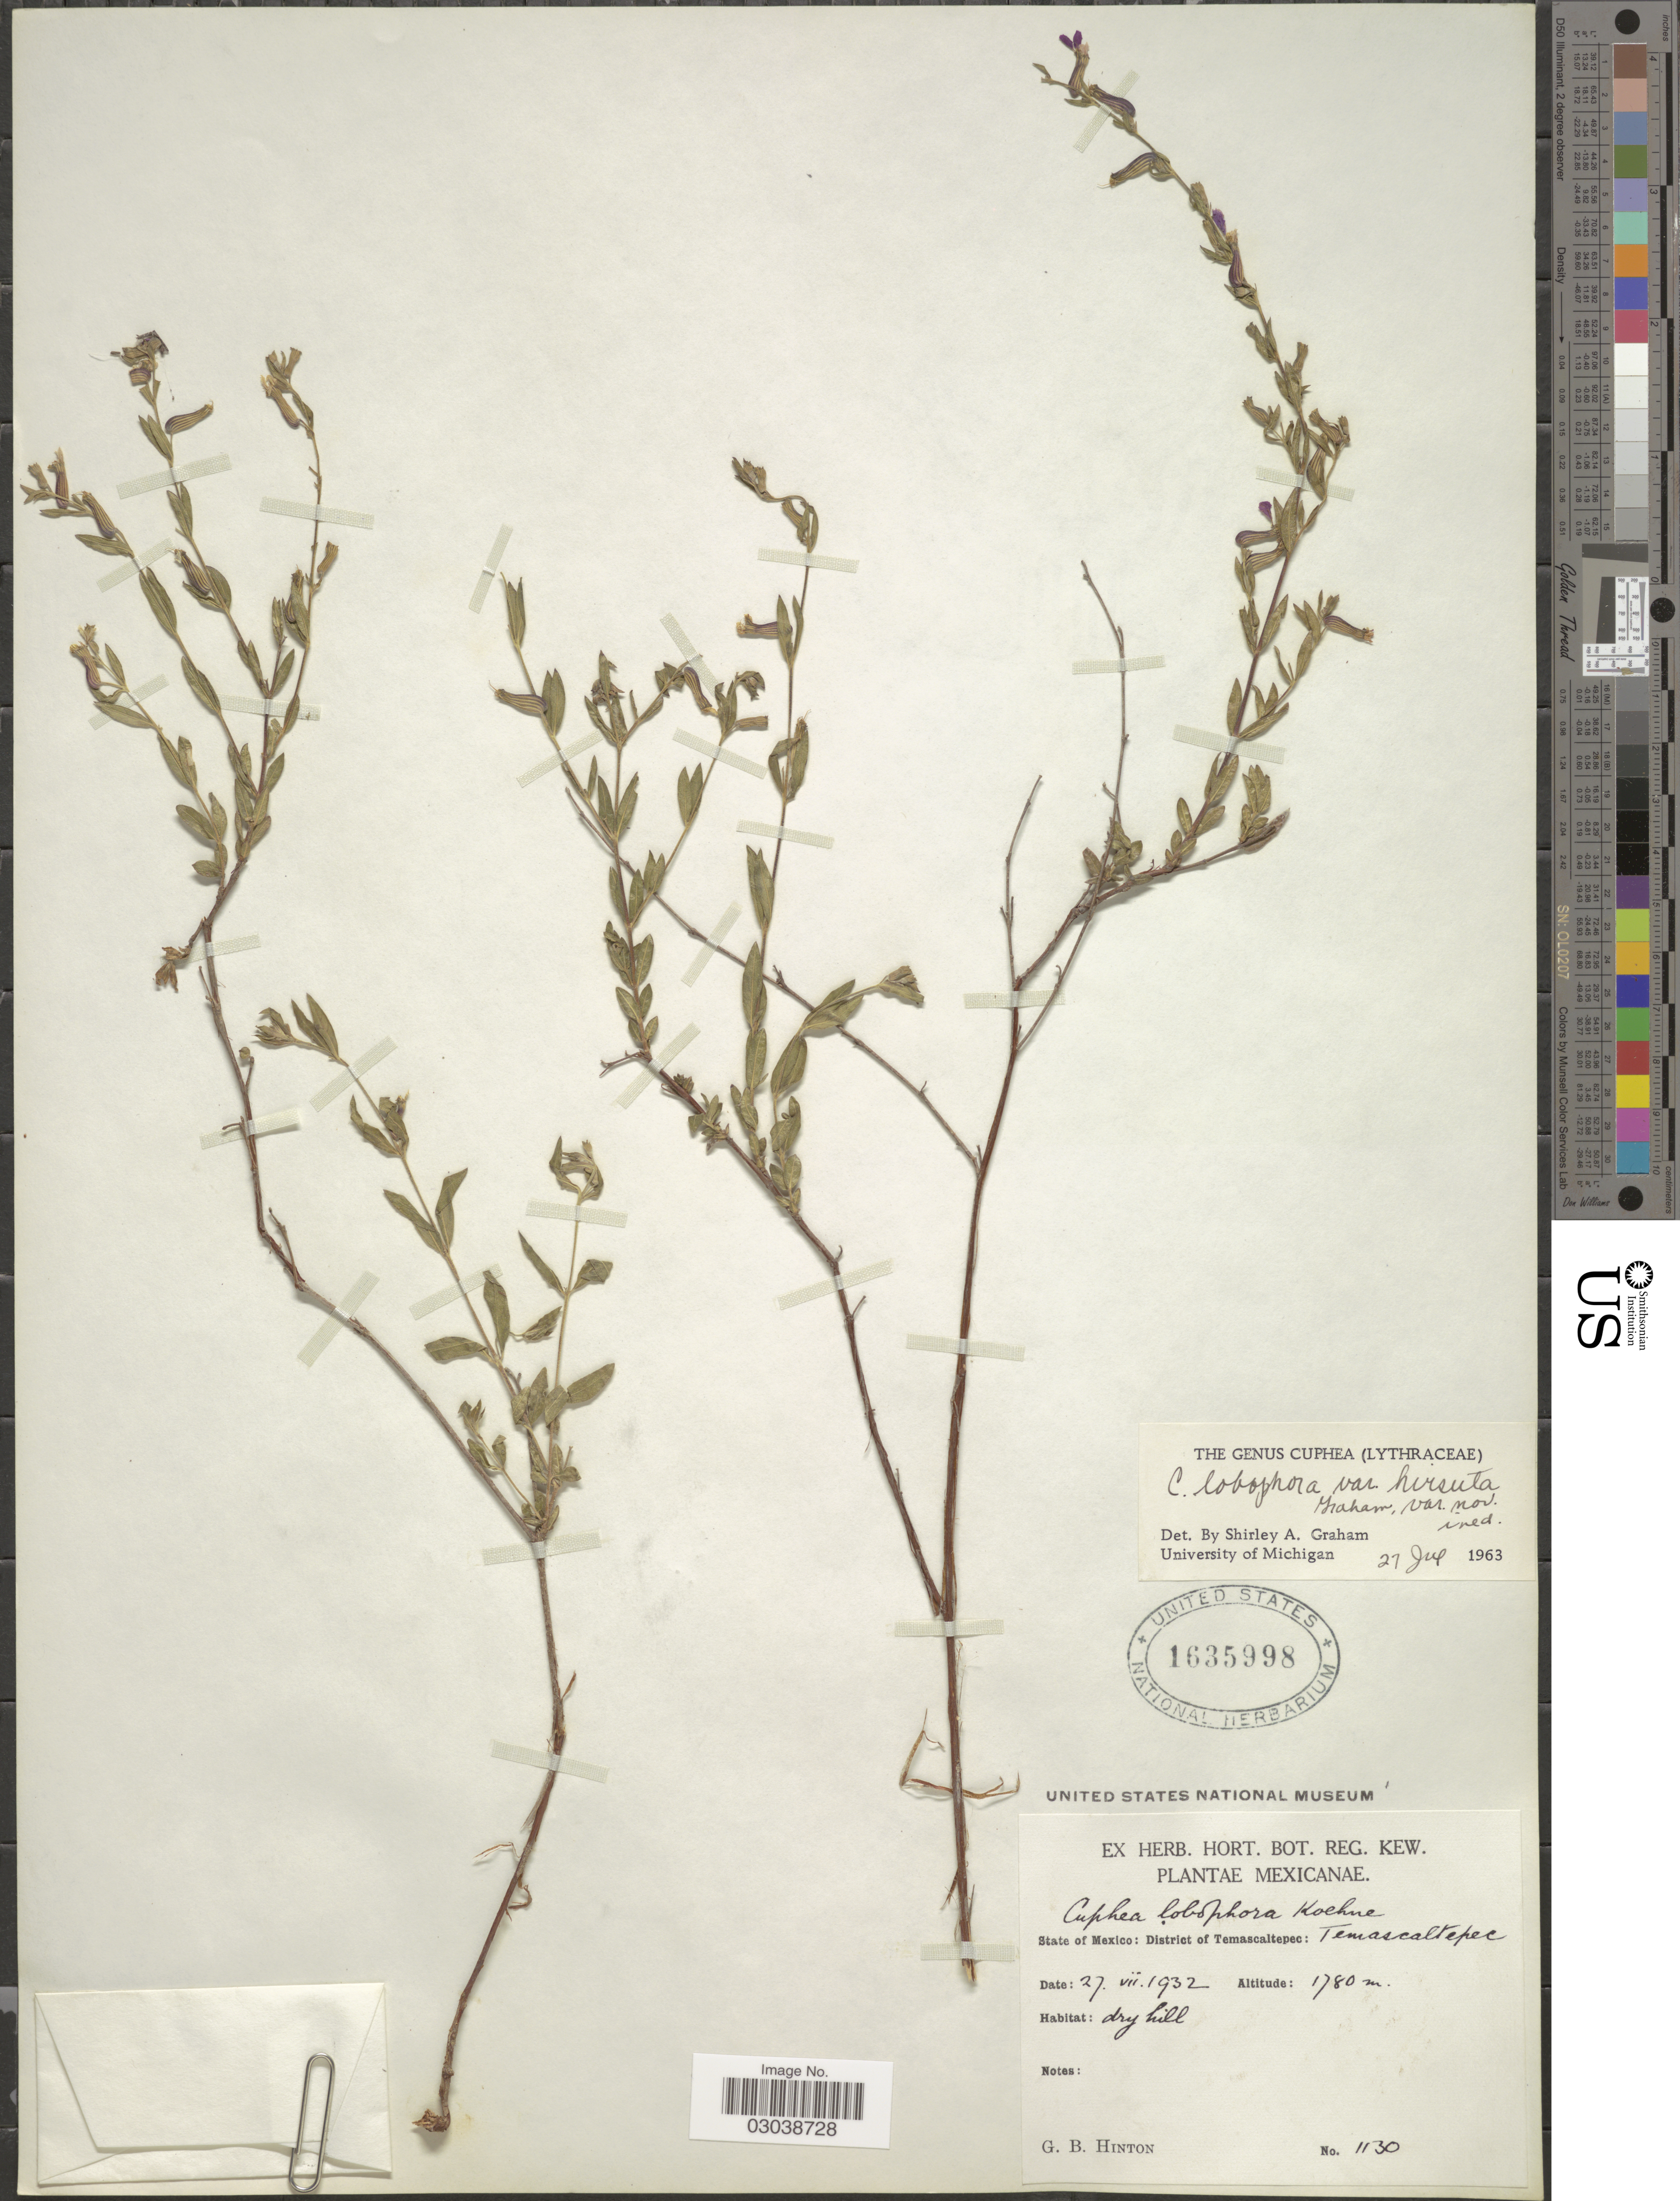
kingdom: Plantae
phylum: Tracheophyta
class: Magnoliopsida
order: Myrtales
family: Lythraceae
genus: Cuphea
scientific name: Cuphea lobophora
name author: Koehne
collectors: G. B. Hinton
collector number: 1130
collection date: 1932-07-27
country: Mexico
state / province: México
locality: District Temascaltepec: Temascaltepec.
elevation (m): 1780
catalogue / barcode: US 1635998